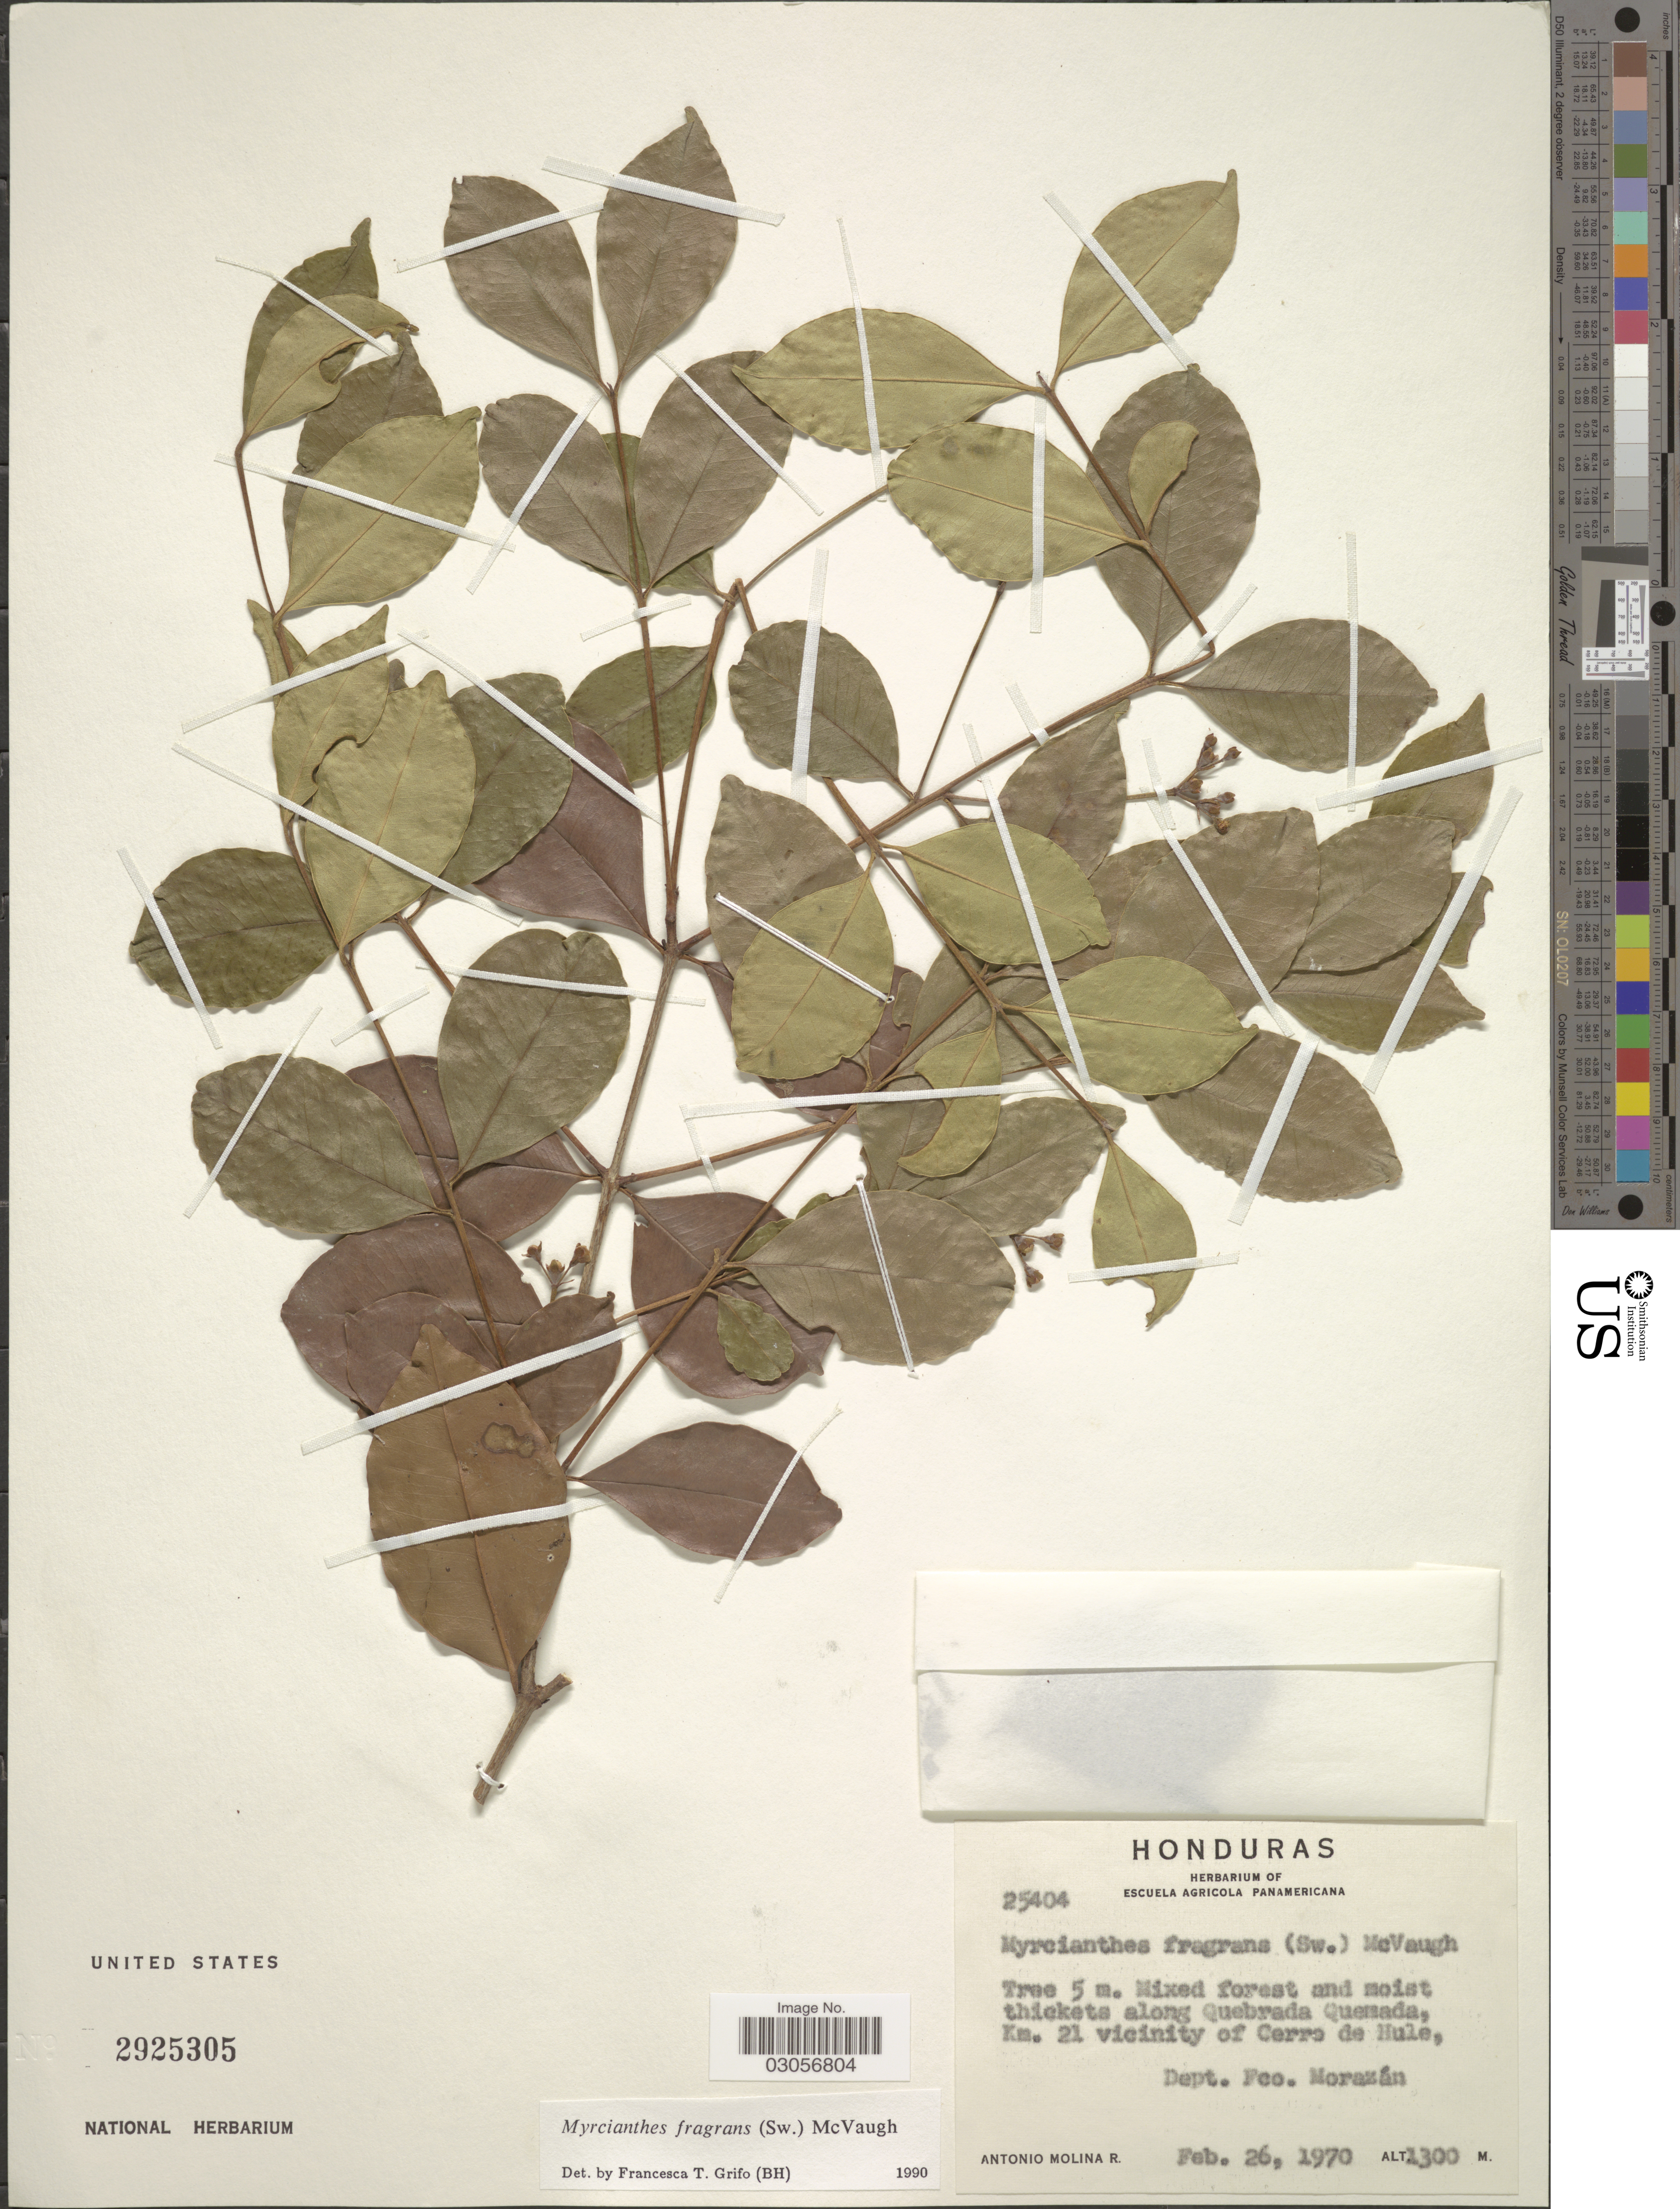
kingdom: Plantae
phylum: Tracheophyta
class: Magnoliopsida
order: Myrtales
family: Myrtaceae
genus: Myrcianthes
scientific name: Myrcianthes fragrans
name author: (Sw.) McVaugh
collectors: A. Molina R.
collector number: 25404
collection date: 1970-02-26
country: Honduras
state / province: Fco. Morazán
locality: Along Quebrada Quemada, Km. 21 vicinity of Cerro de Hule, Dept. Fco. Morazán.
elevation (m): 1300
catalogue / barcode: US 2925305